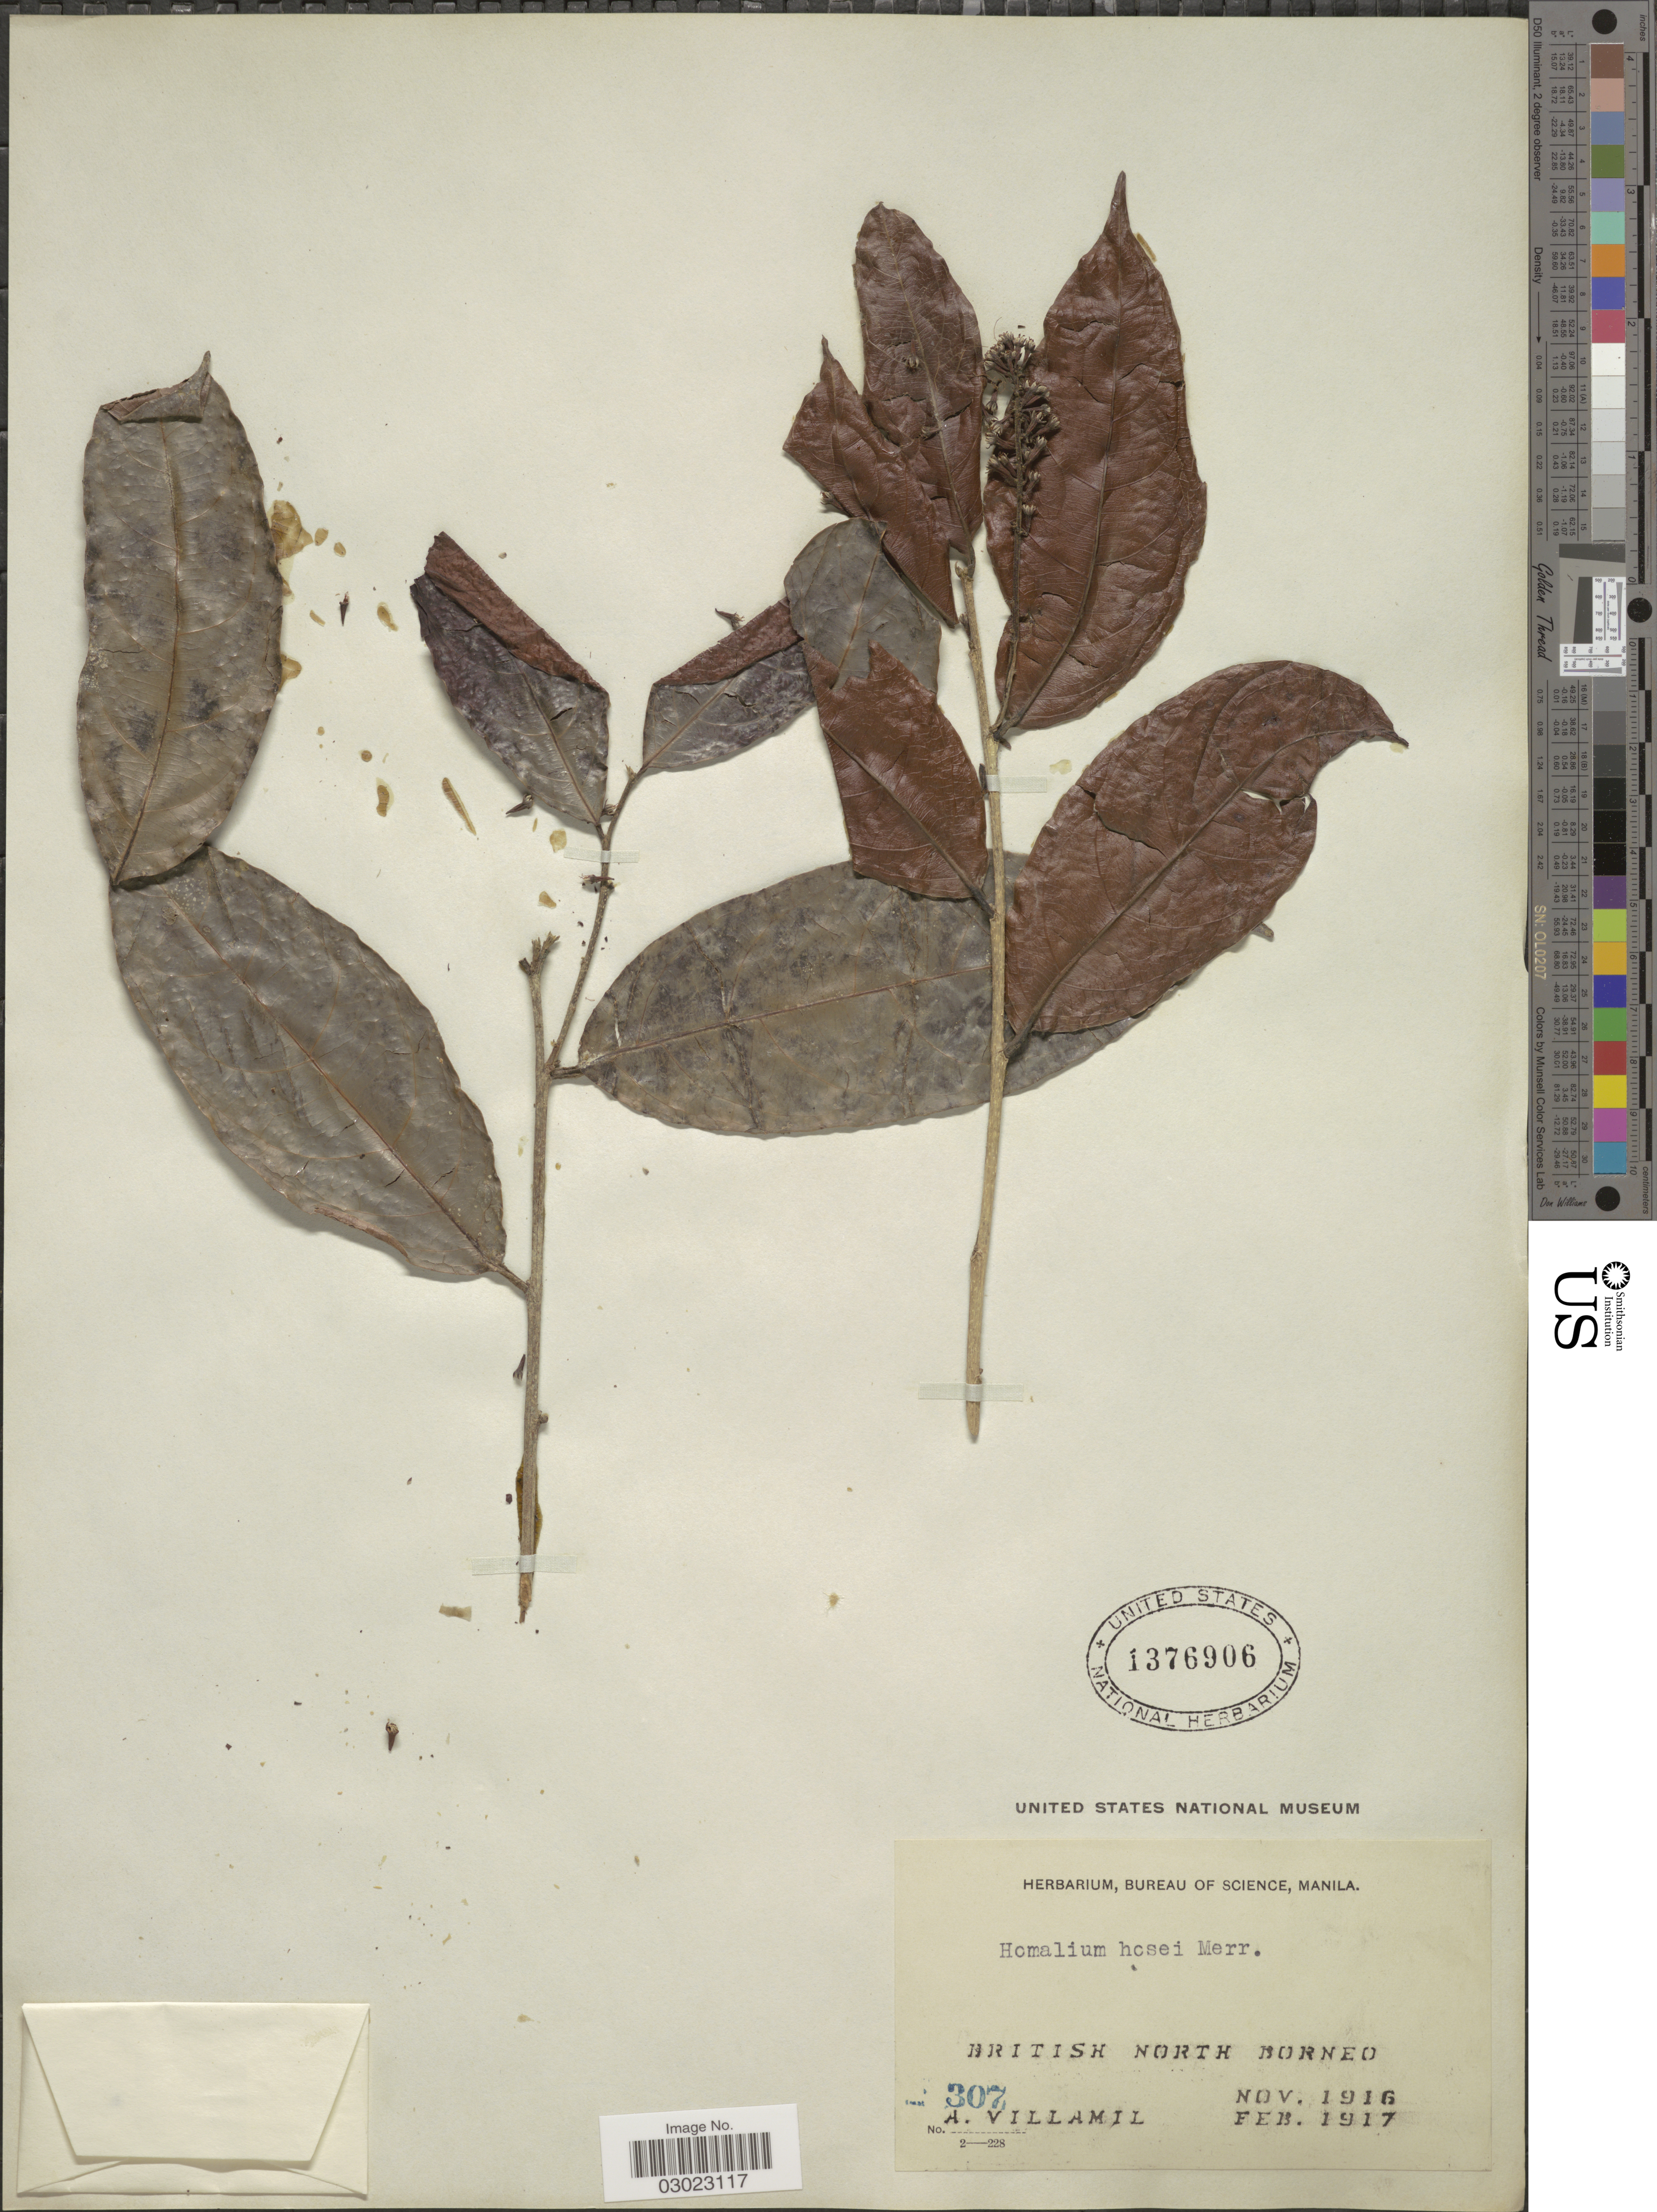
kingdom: Plantae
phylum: Tracheophyta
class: Magnoliopsida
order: Malpighiales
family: Salicaceae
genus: Homalium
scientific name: Homalium hosei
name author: Merr.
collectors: A. Villamil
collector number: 307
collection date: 1916-11/1917-02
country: Malaysia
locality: British North Borneo.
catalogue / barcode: US 1376906